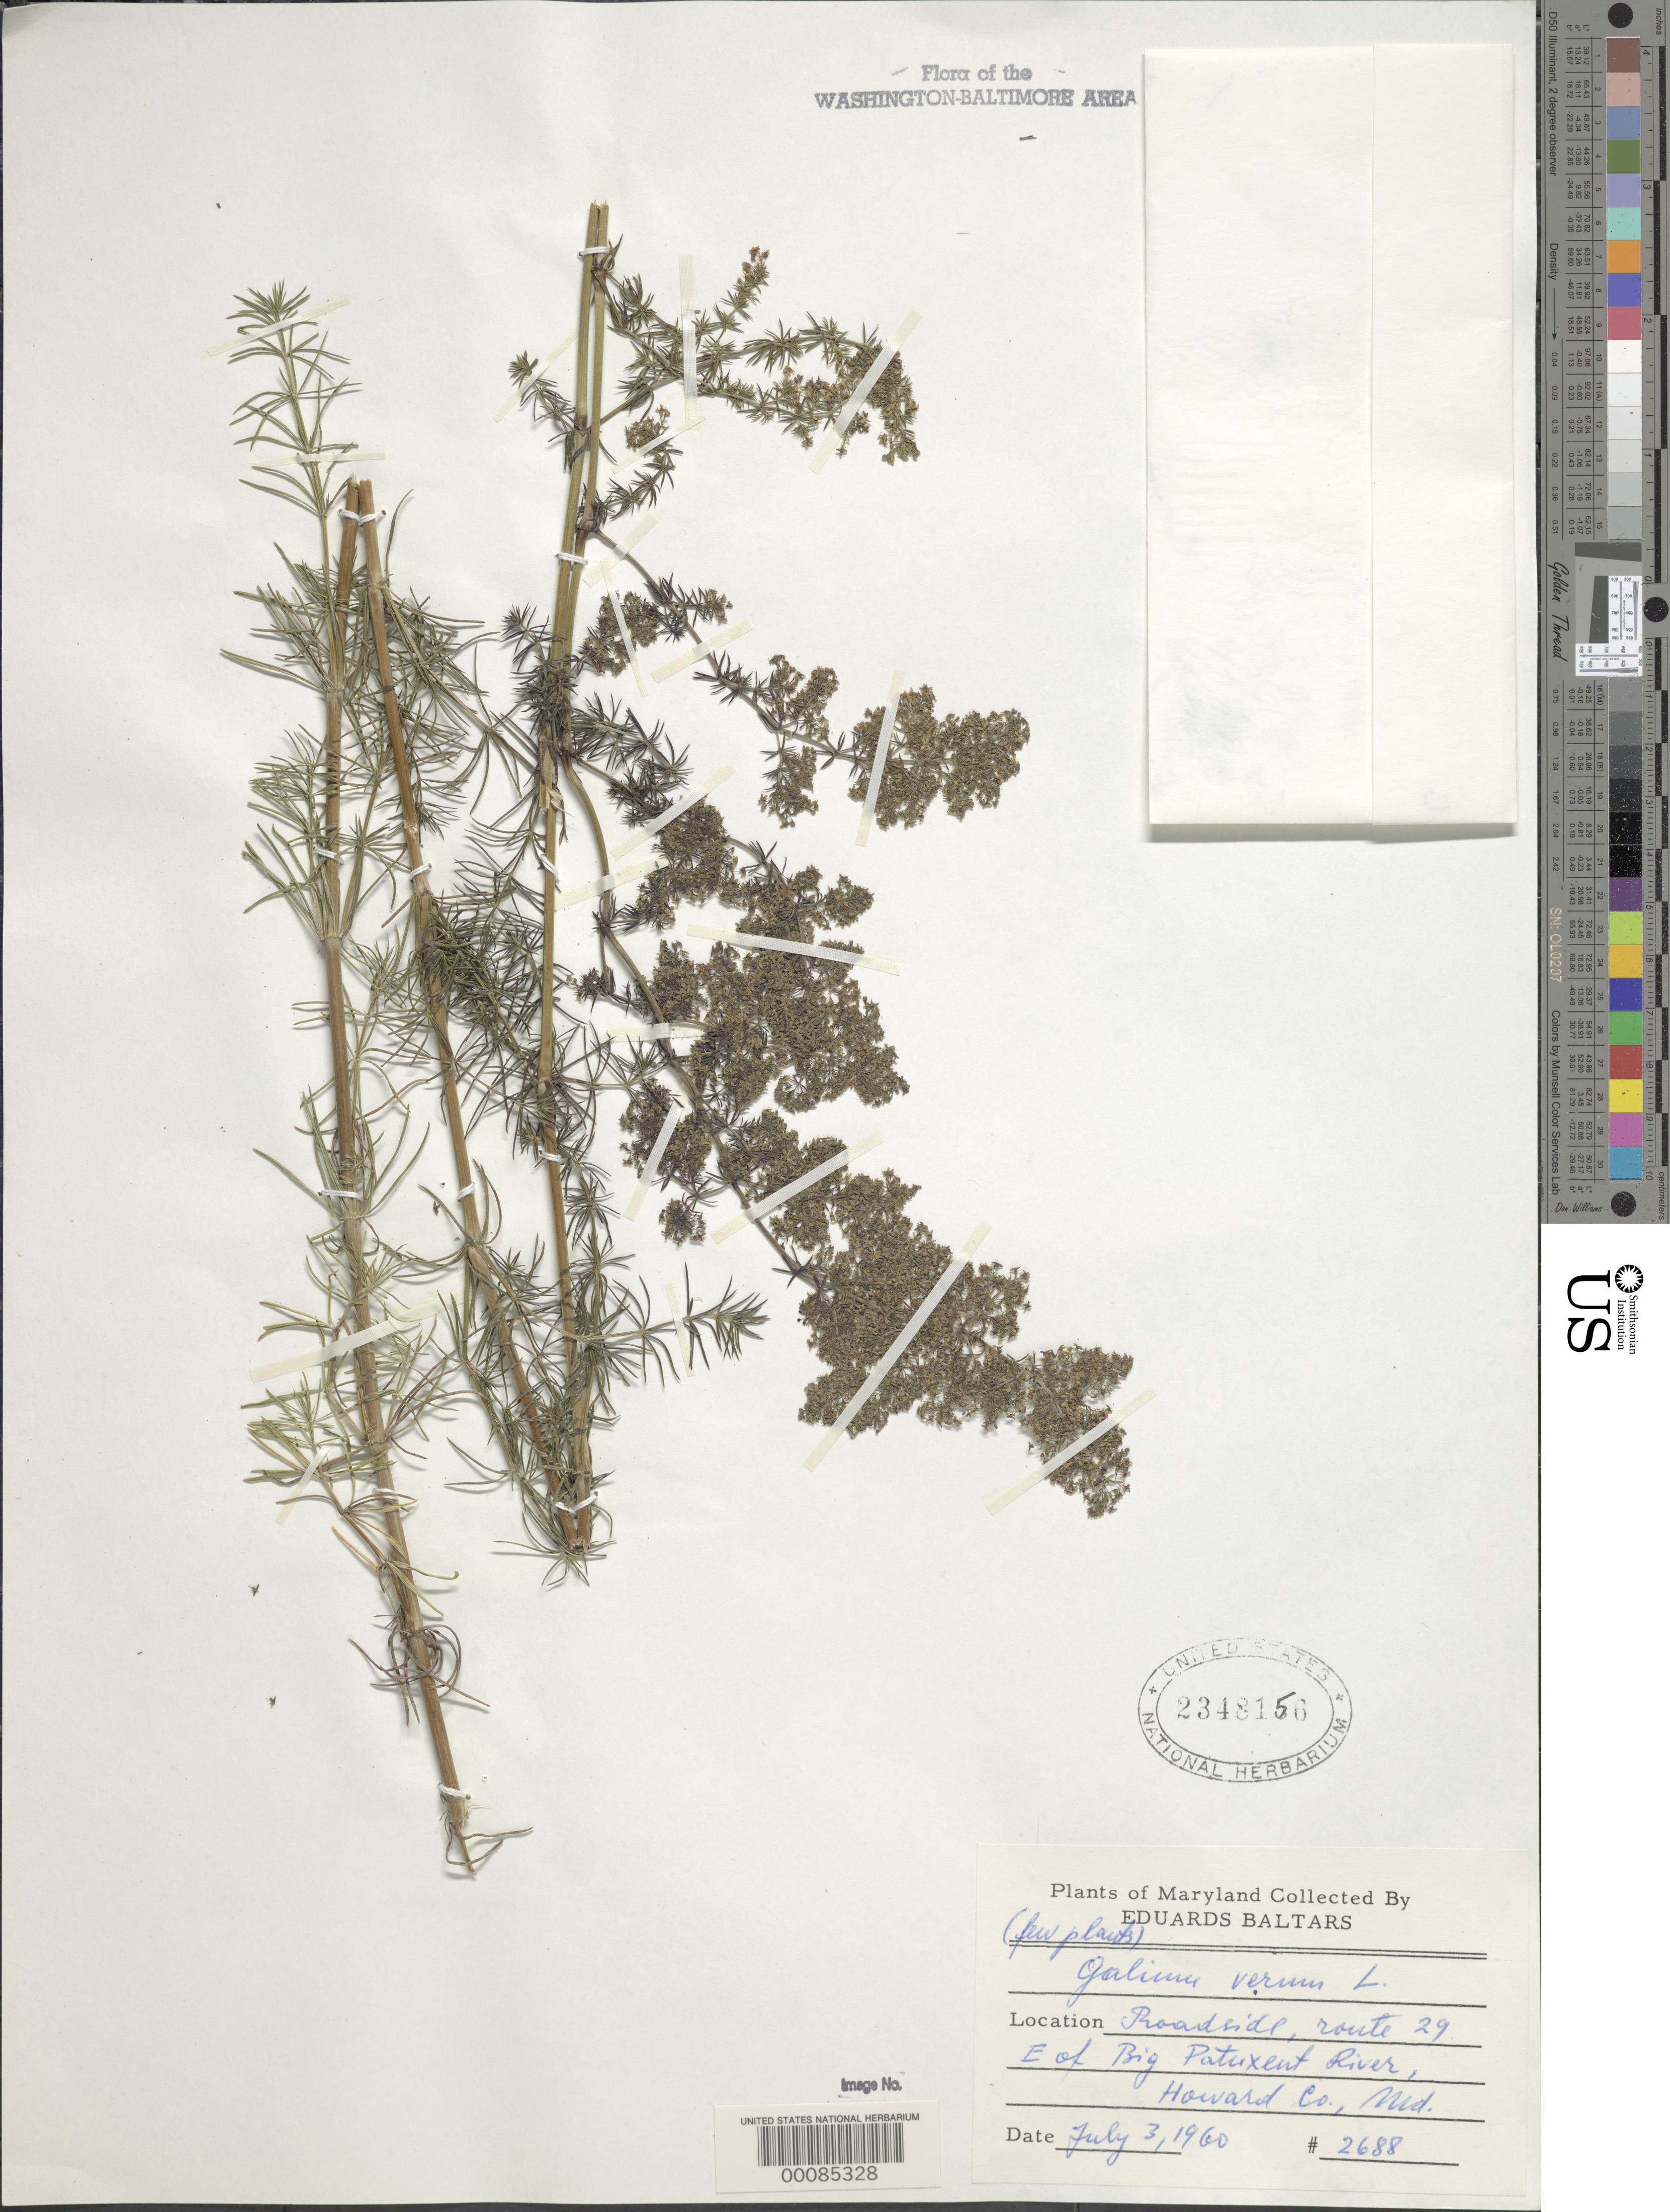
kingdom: Plantae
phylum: Tracheophyta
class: Magnoliopsida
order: Gentianales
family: Rubiaceae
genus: Galium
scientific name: Galium verum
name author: L.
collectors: E. Baltars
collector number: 2688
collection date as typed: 03 Jul 1960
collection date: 1960-07-03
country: United States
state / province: Maryland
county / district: Howard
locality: East of Patuxent River, Rt. 29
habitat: Roadside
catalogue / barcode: US 2348156